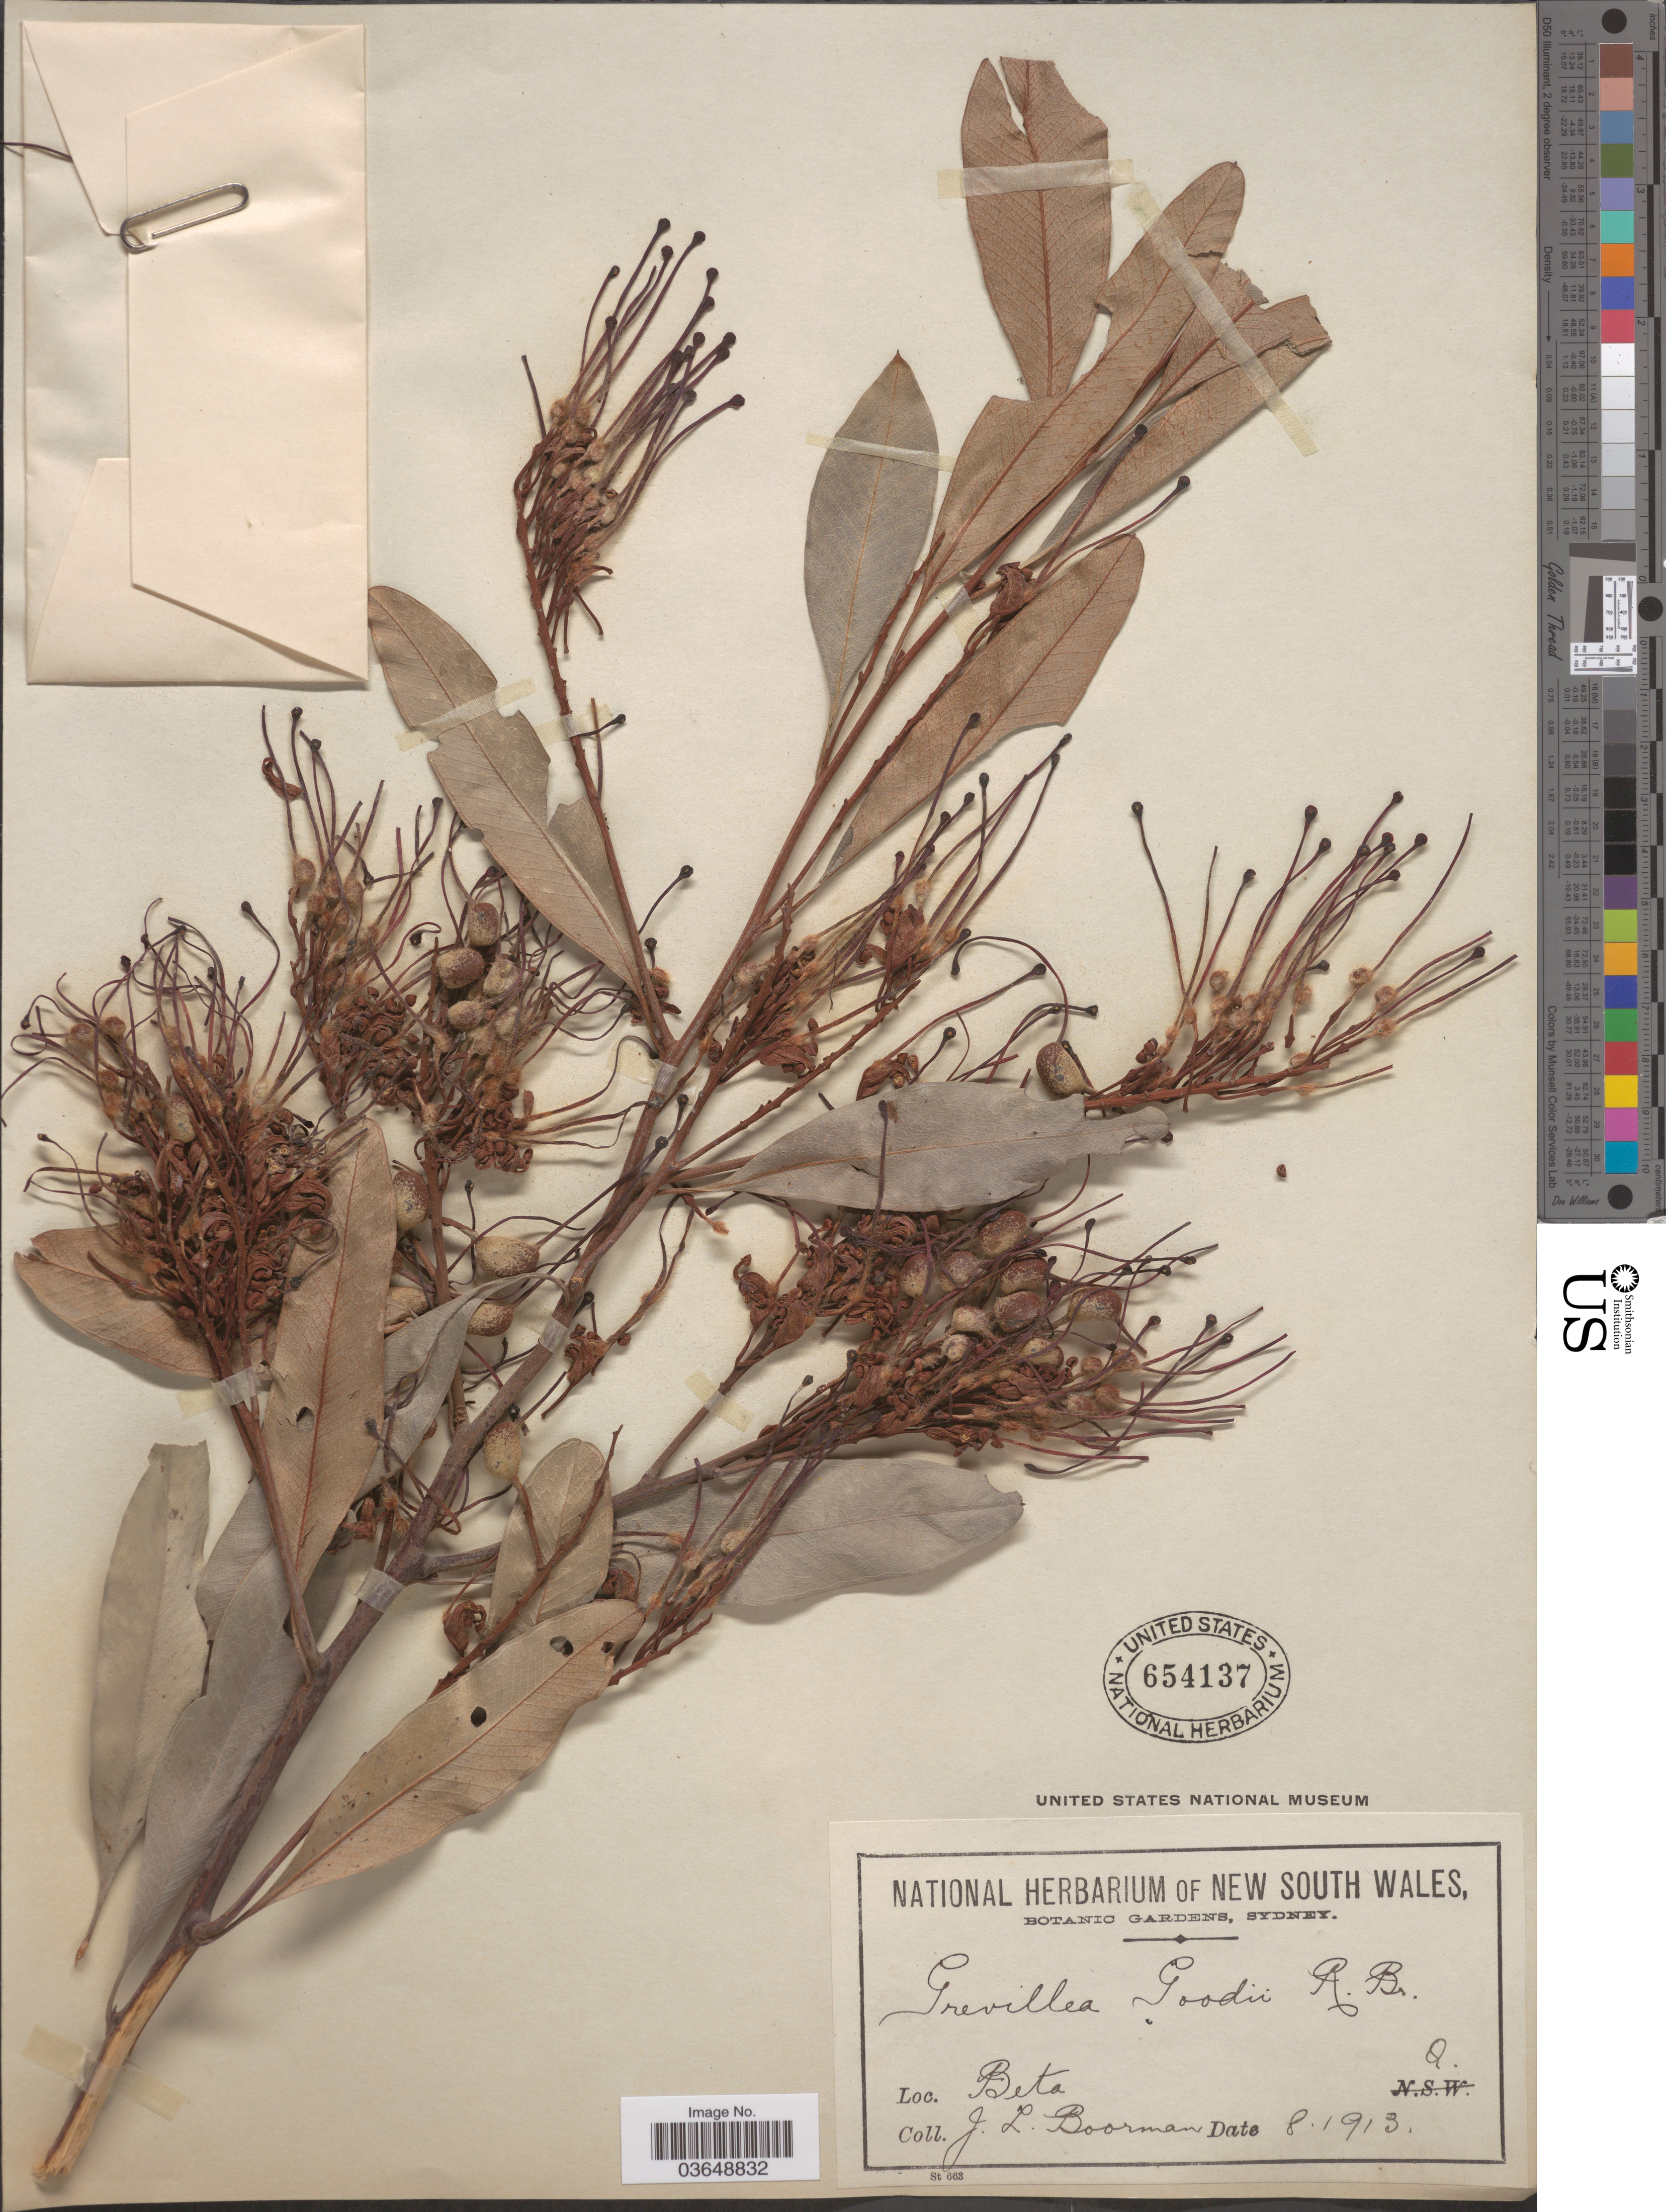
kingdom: Plantae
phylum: Tracheophyta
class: Magnoliopsida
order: Proteales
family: Proteaceae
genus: Grevillea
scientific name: Grevillea goodii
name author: R. Br.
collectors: J. Boorman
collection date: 1913-08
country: Australia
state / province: Queensland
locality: Beta.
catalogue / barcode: US 654137